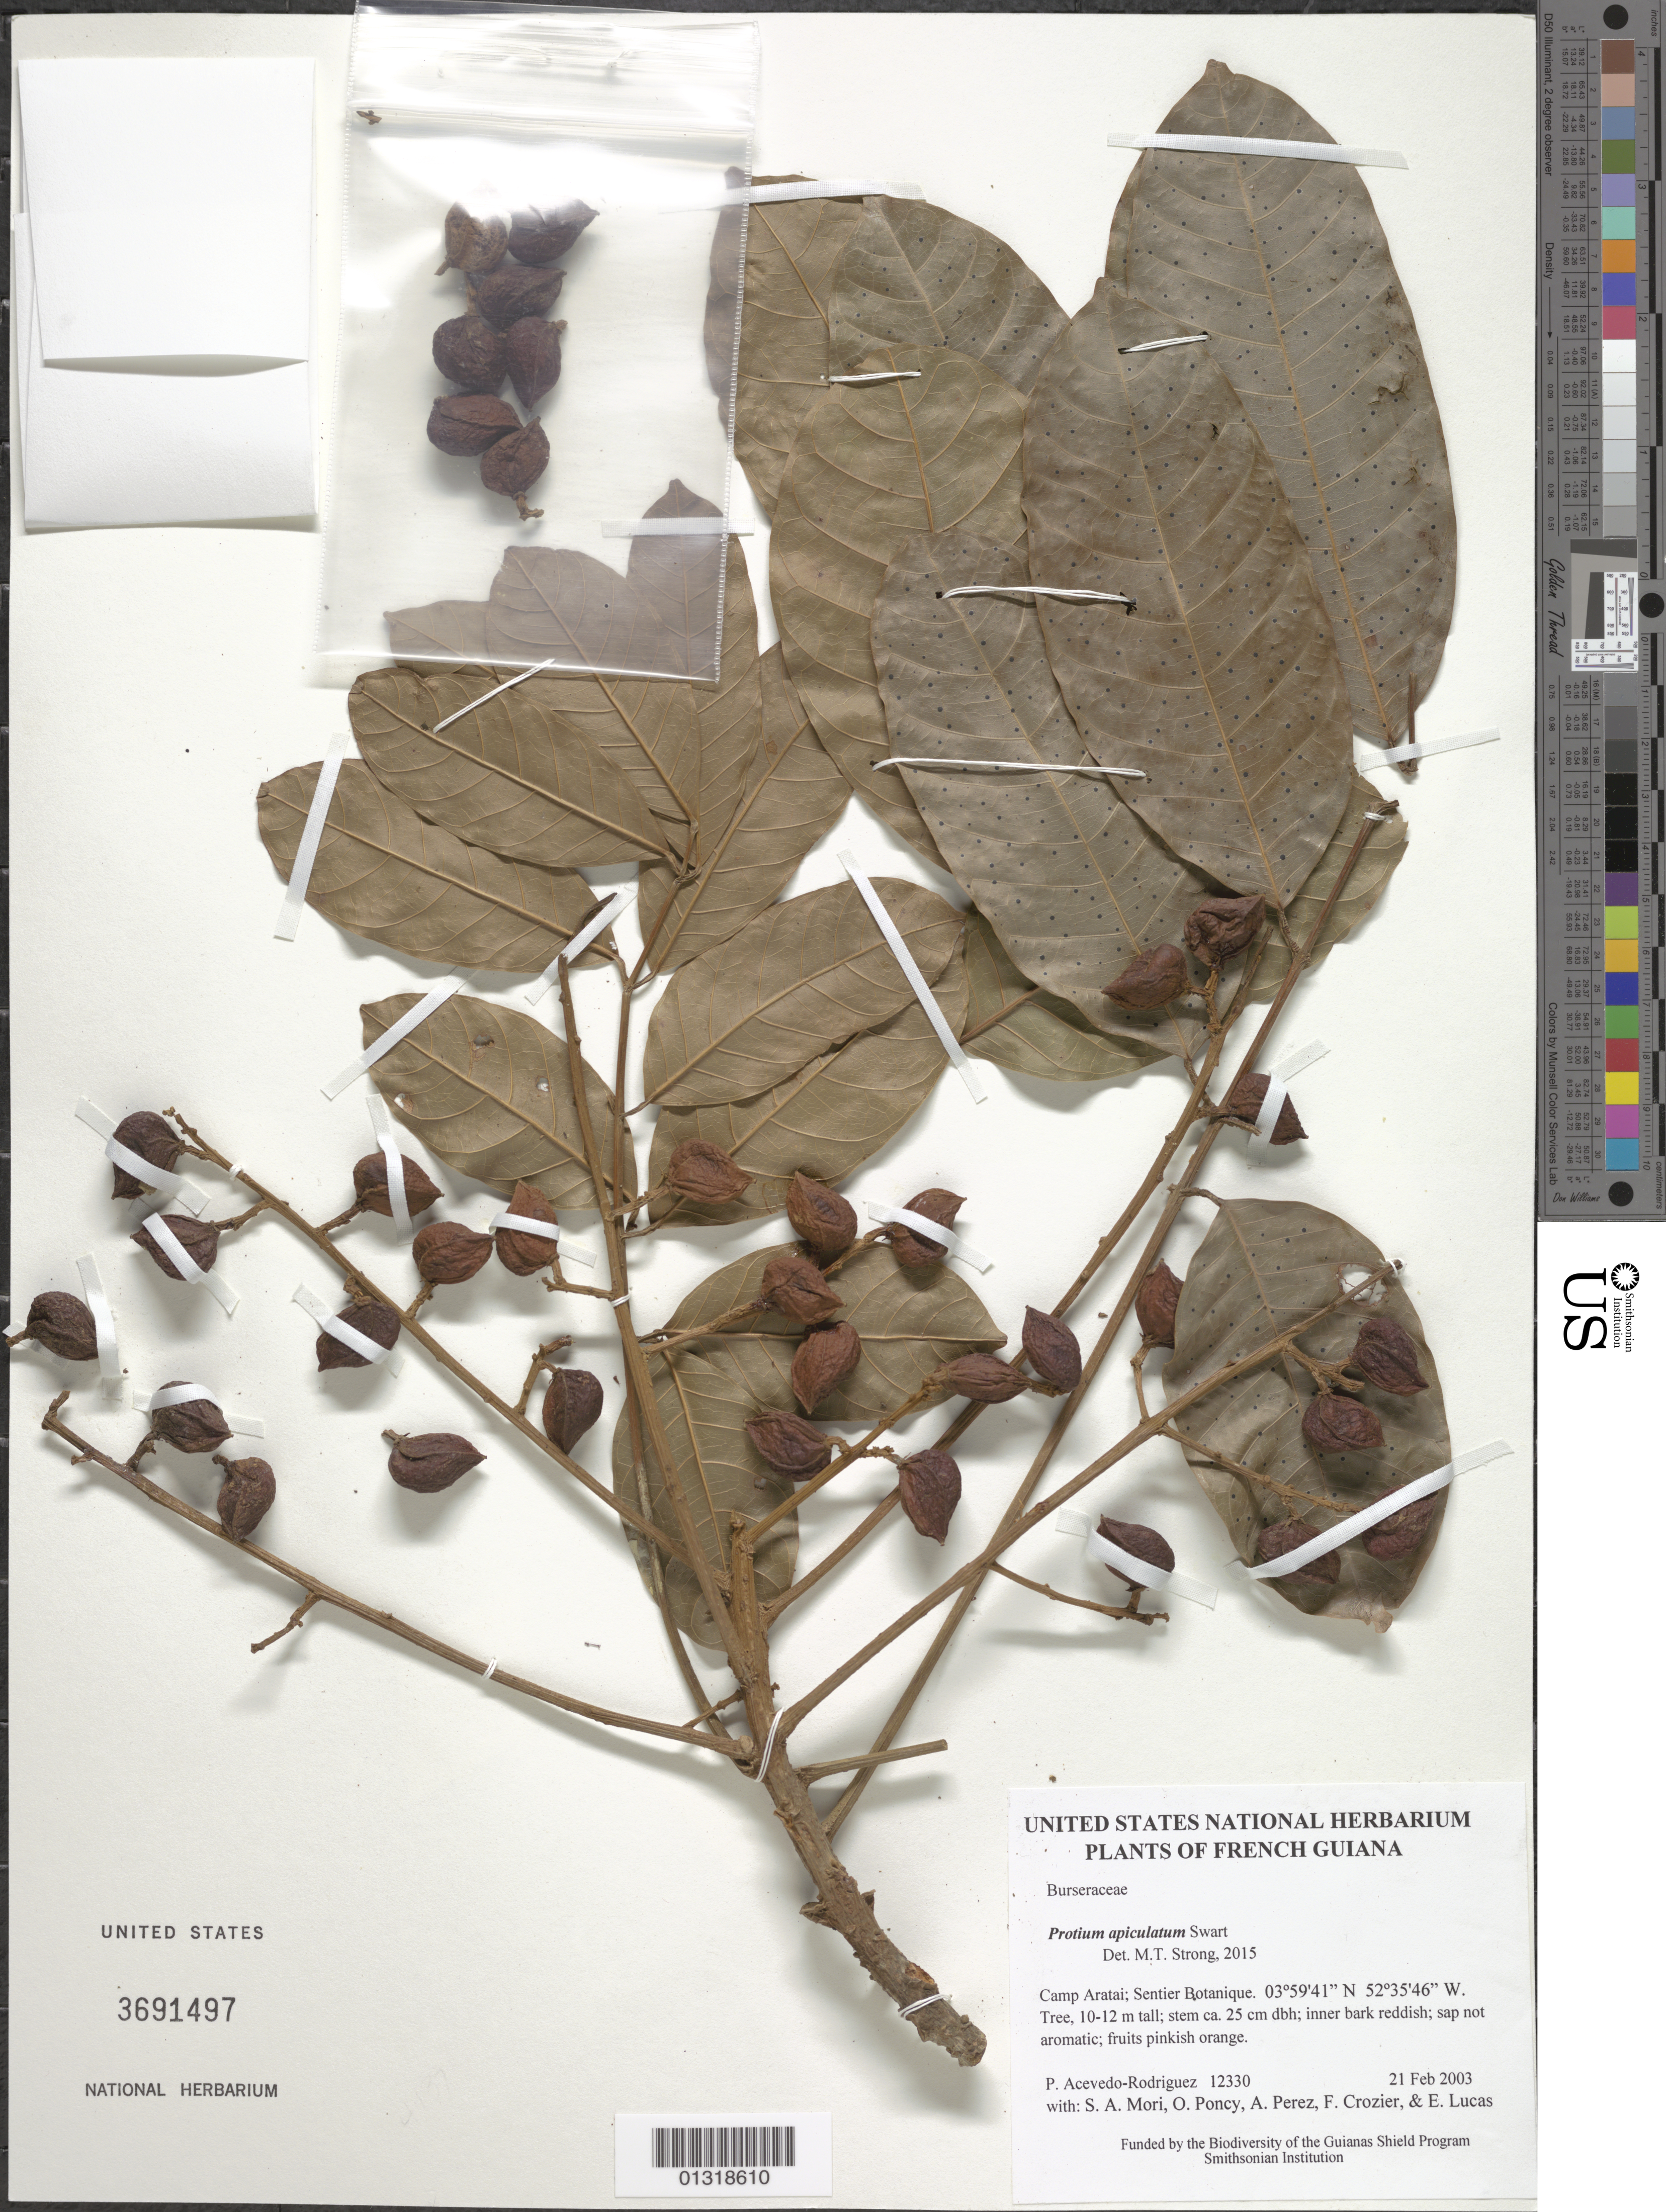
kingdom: Plantae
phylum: Tracheophyta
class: Magnoliopsida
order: Sapindales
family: Burseraceae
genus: Protium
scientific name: Protium apiculatum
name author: Swart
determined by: Strong, M. T., (US), Smithsonian Institution - National Museum of Natural History (UNITED STATES)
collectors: P. Acevedo-Rodr., S. Mori, O. Poncy, A. Pérez, F. Crozier & E. Lucas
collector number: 12330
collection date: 2003-02-21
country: French Guiana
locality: Camp Aratai, Sentier Botanique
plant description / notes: US, NY, K, MO, P, B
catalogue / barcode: US 3691497